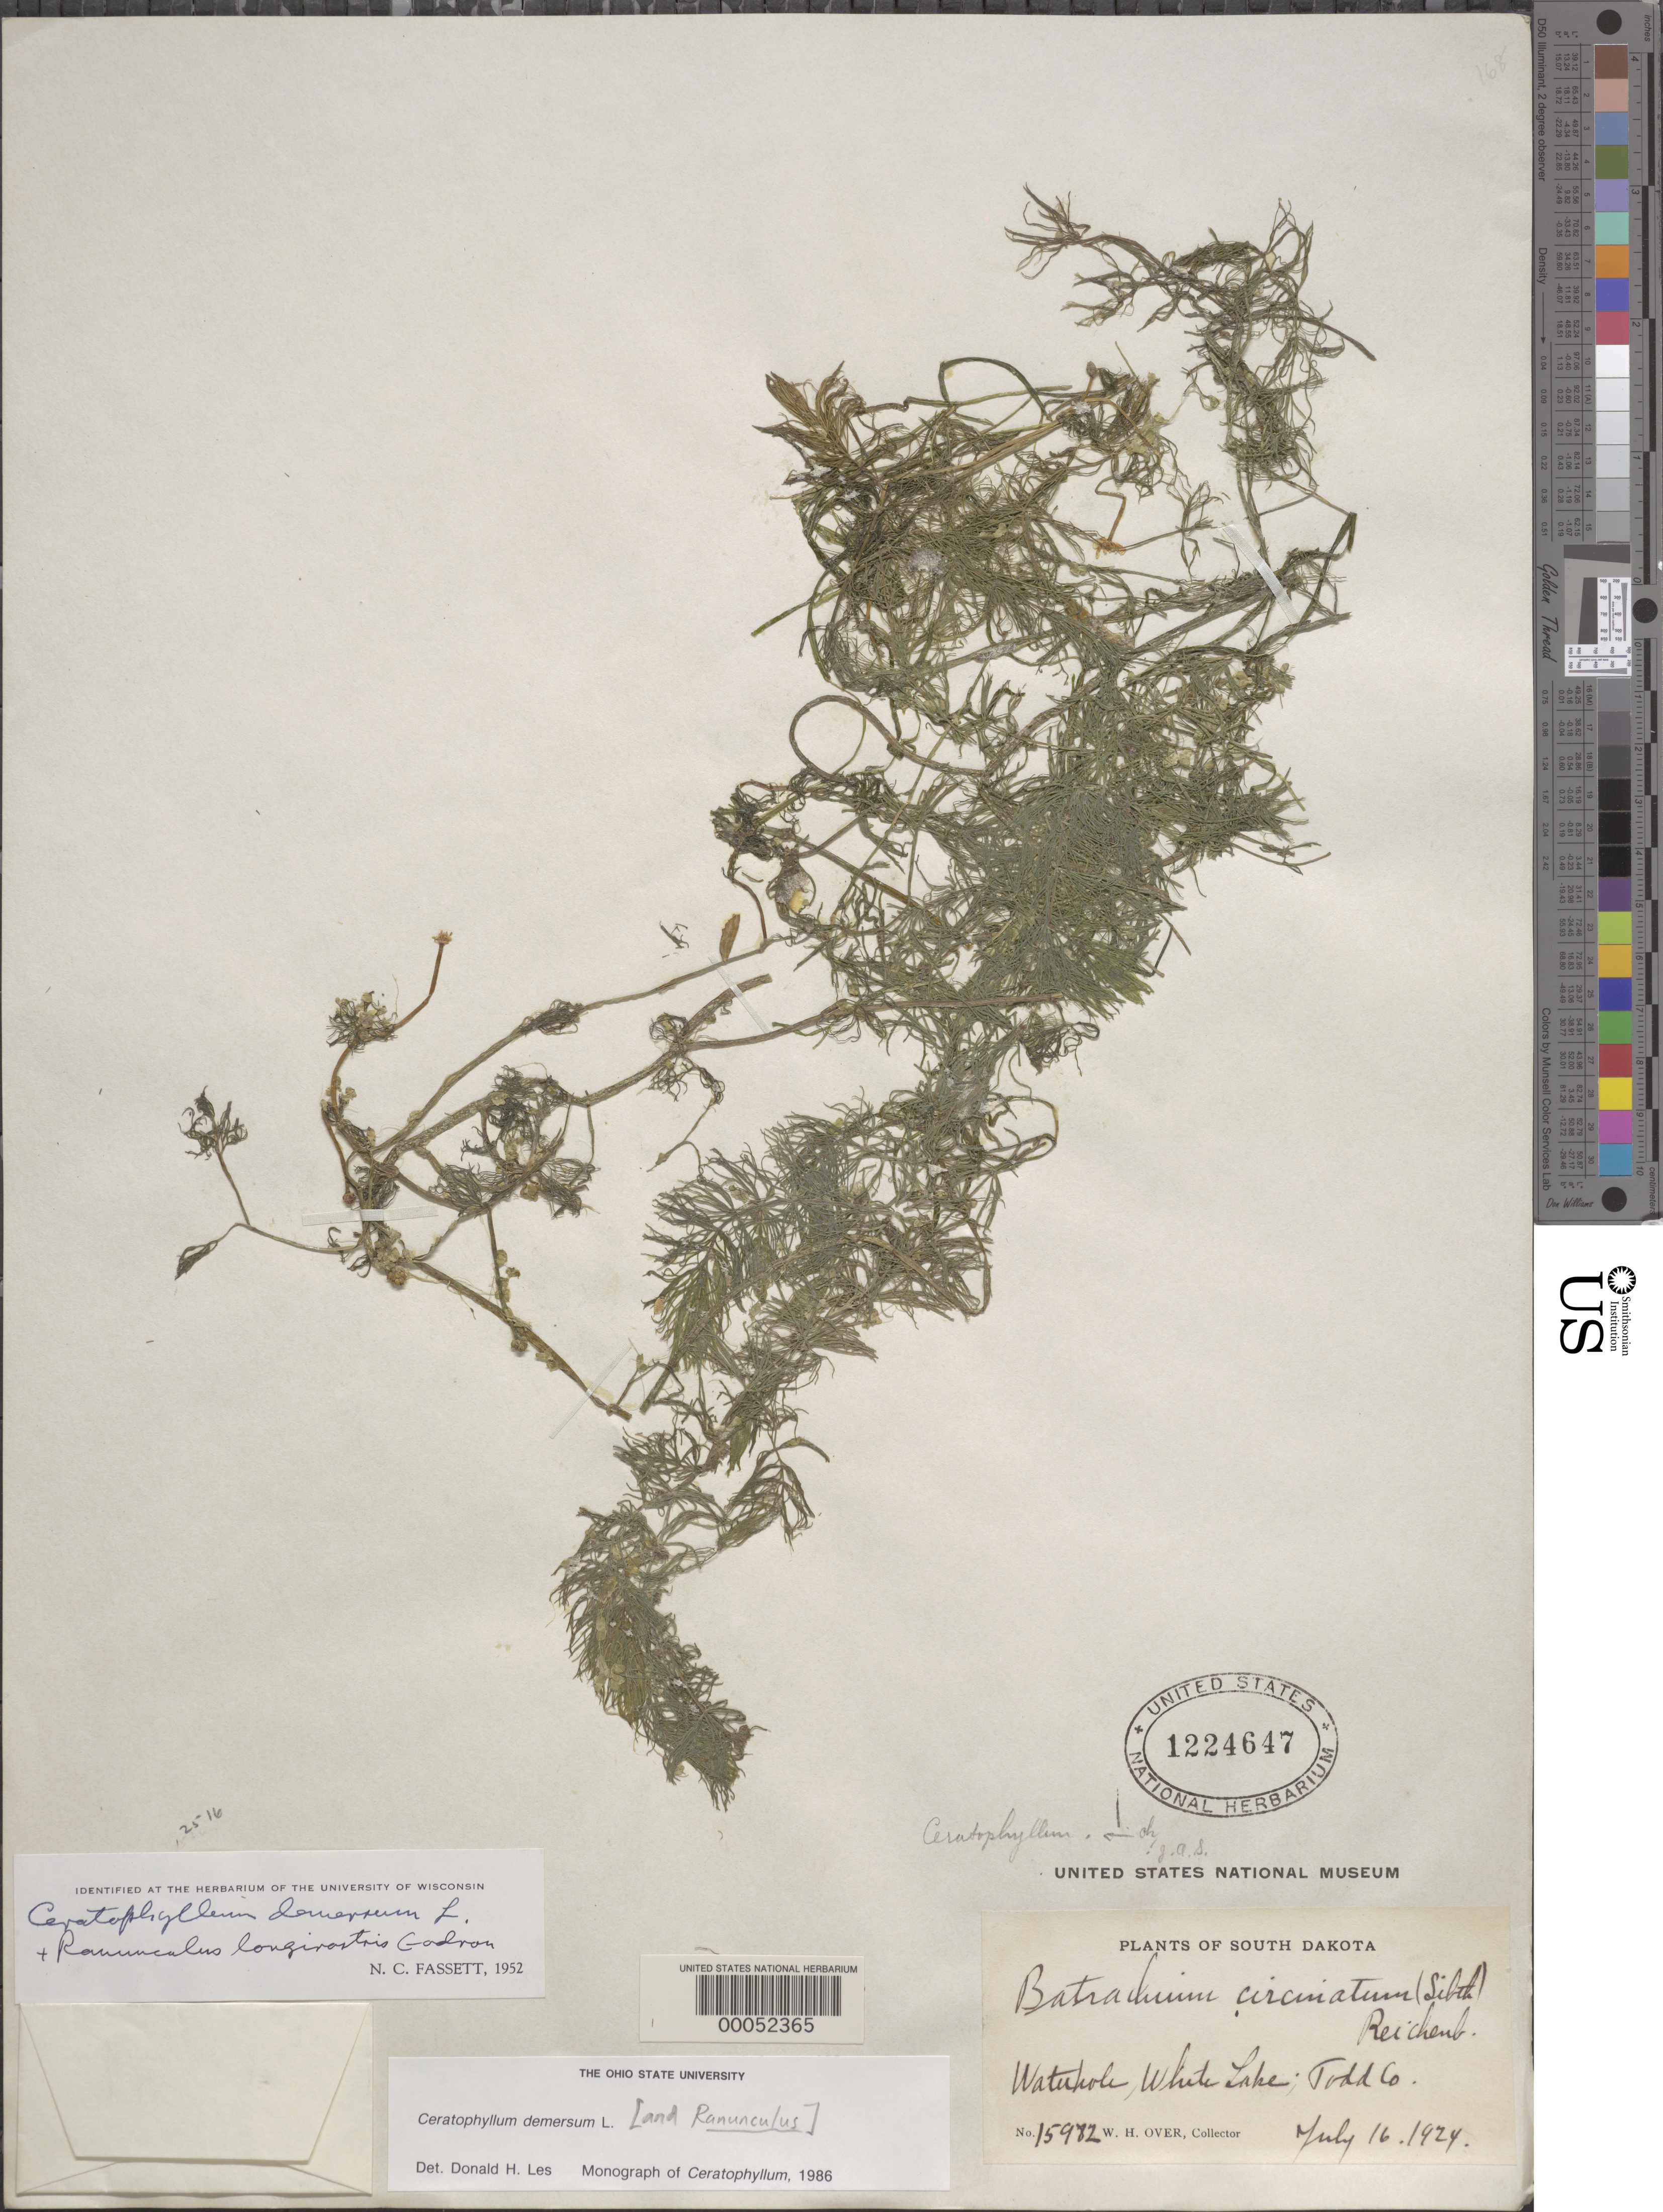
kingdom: Plantae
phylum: Tracheophyta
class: Magnoliopsida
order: Ceratophyllales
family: Ceratophyllaceae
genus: Ceratophyllum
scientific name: Ceratophyllum demersum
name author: L.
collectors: W. Over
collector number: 15982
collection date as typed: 16 Jul 1924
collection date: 1924-07-16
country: United States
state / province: South Dakota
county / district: Todd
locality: Waterhole, white lake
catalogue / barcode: US 1224647